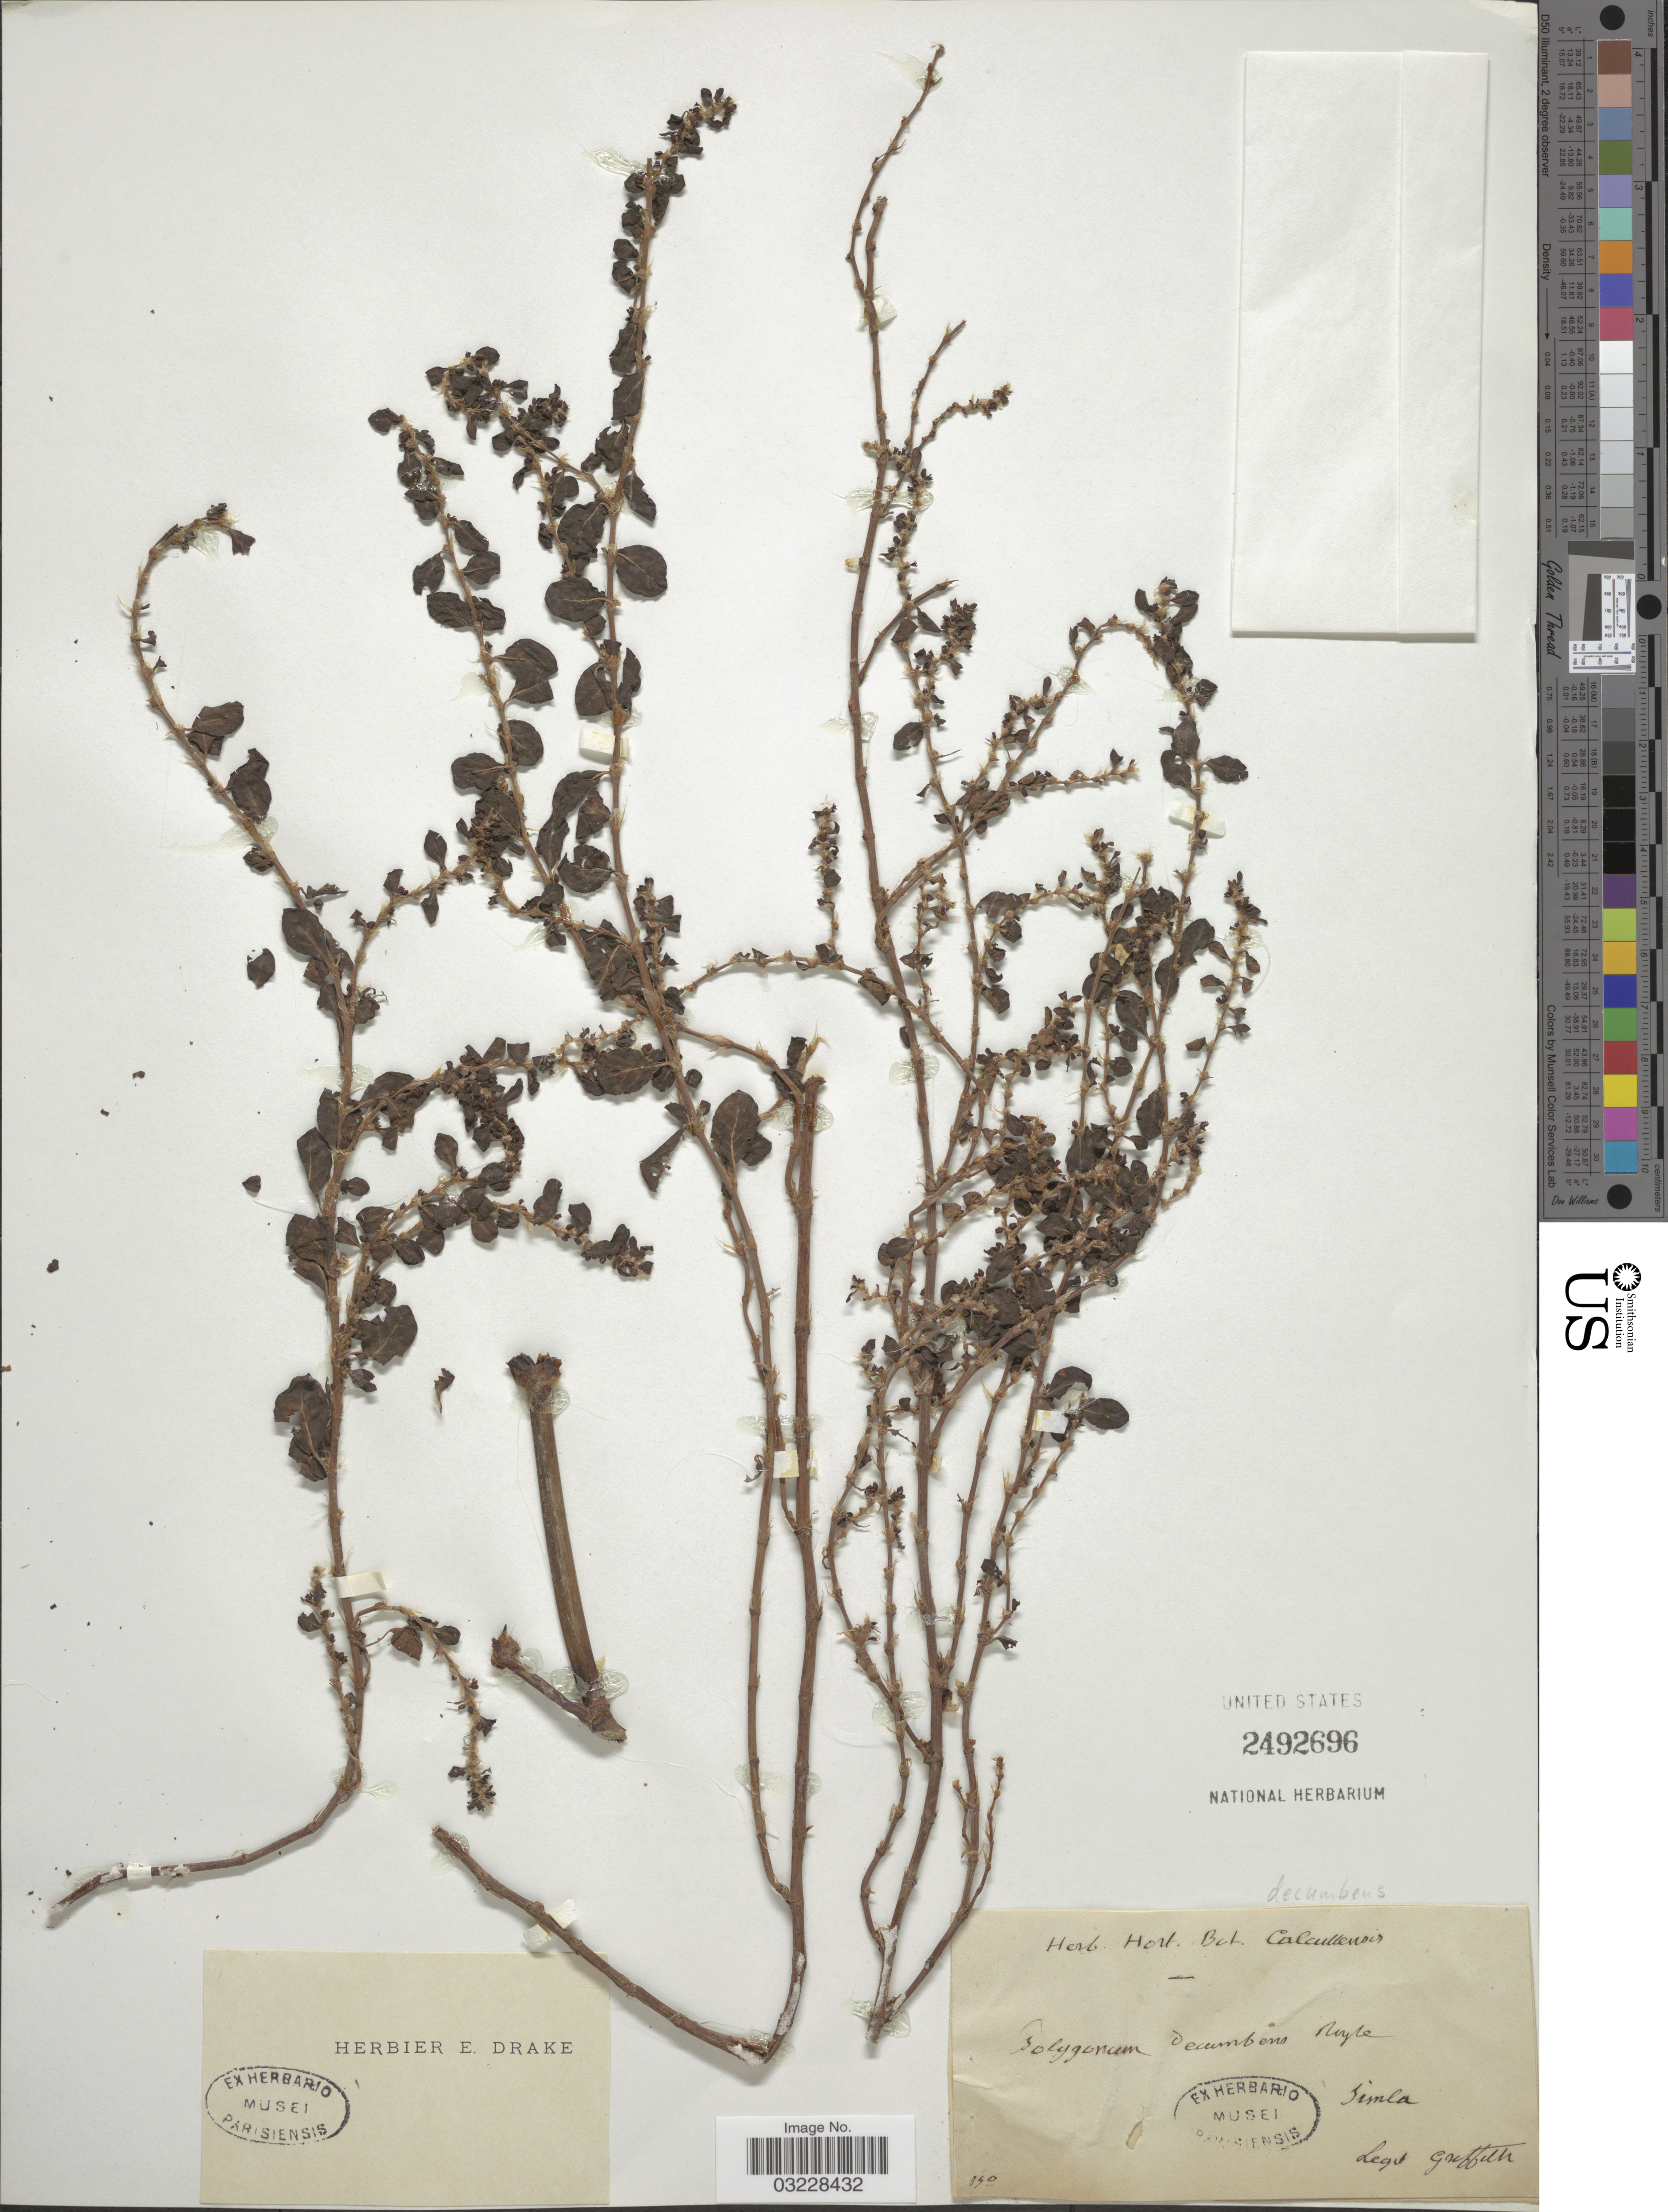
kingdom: Plantae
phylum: Tracheophyta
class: Magnoliopsida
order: Caryophyllales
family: Polygonaceae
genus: Polygonum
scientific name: Polygonum recumbens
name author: Royle ex Bab.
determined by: Strong, Mark T., (BOT), Smithsonian Institution - National Museum of Natural History (UNITED STATES)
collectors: -. Griffith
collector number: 050*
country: India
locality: Simla.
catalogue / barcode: US 2492696